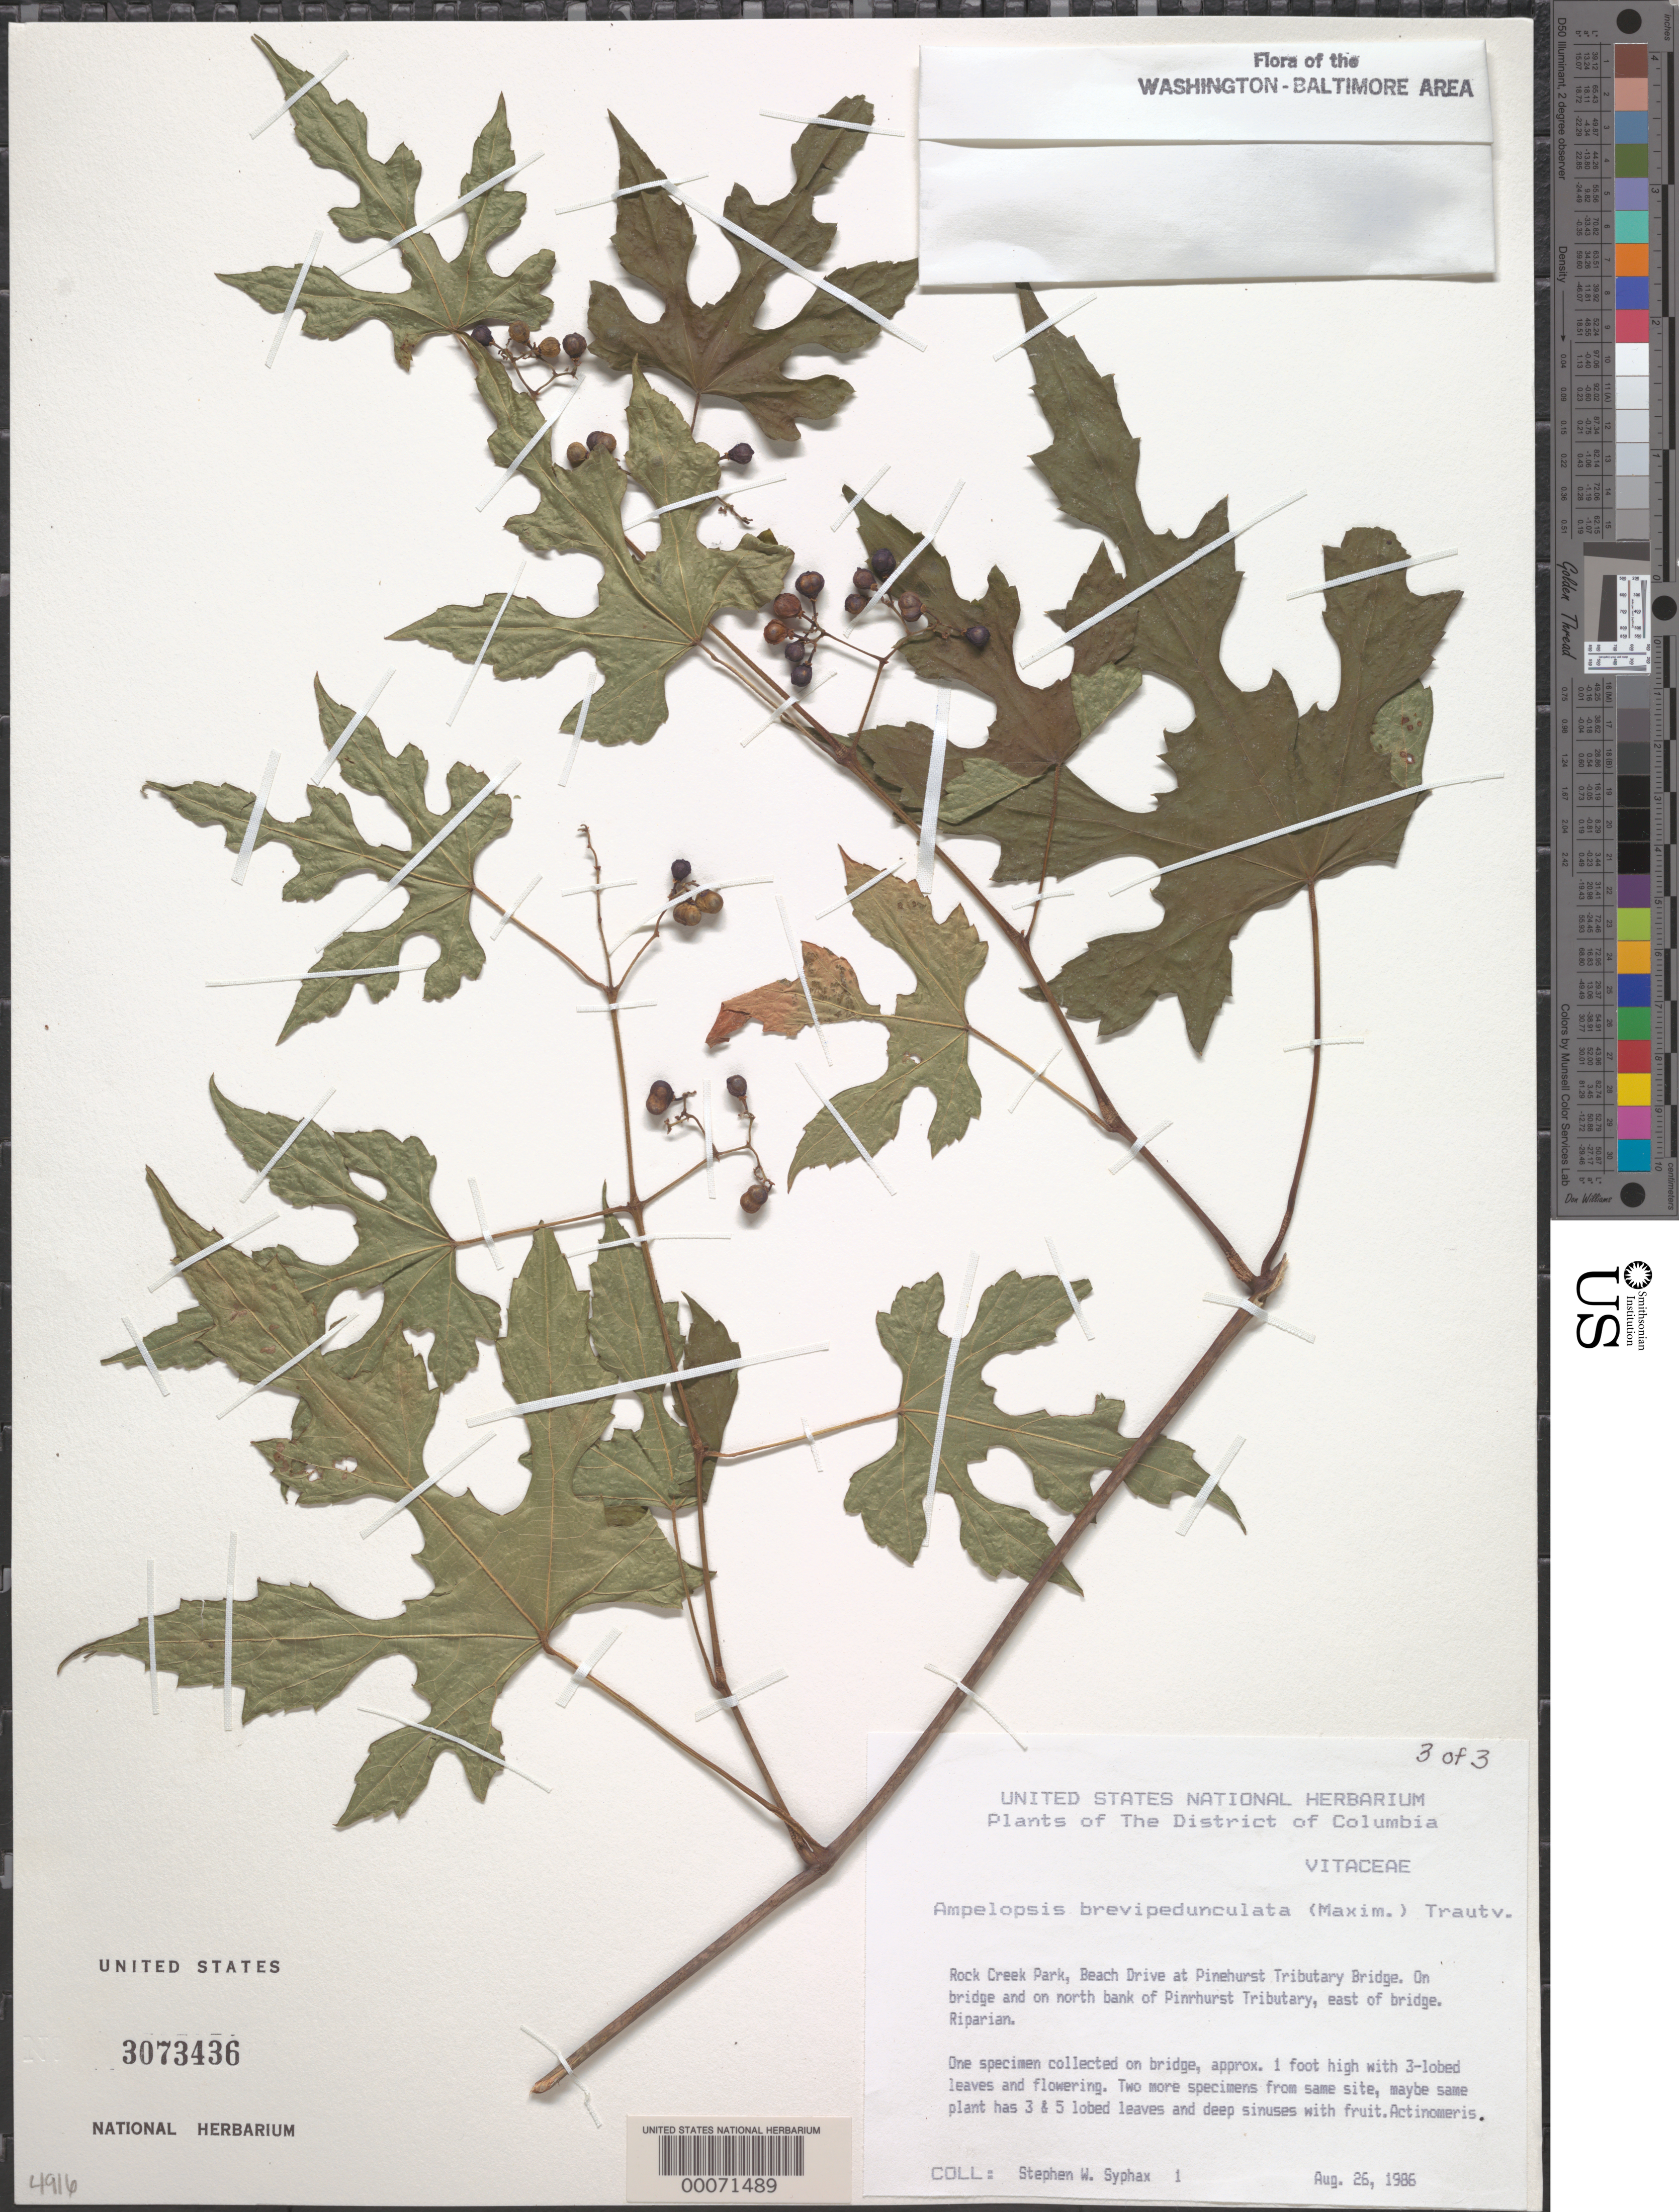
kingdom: Plantae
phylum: Tracheophyta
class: Magnoliopsida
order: Vitales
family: Vitaceae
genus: Ampelopsis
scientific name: Ampelopsis brevipedunculata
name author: (Maxim.) Trautv.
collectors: S. Syphax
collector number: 1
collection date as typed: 26 Aug 1986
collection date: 1986-08-26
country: United States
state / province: District of Columbia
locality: Ridge and on north bank of Pinehurst Tributary, east of Bridge.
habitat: Riparian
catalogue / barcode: US 3073436